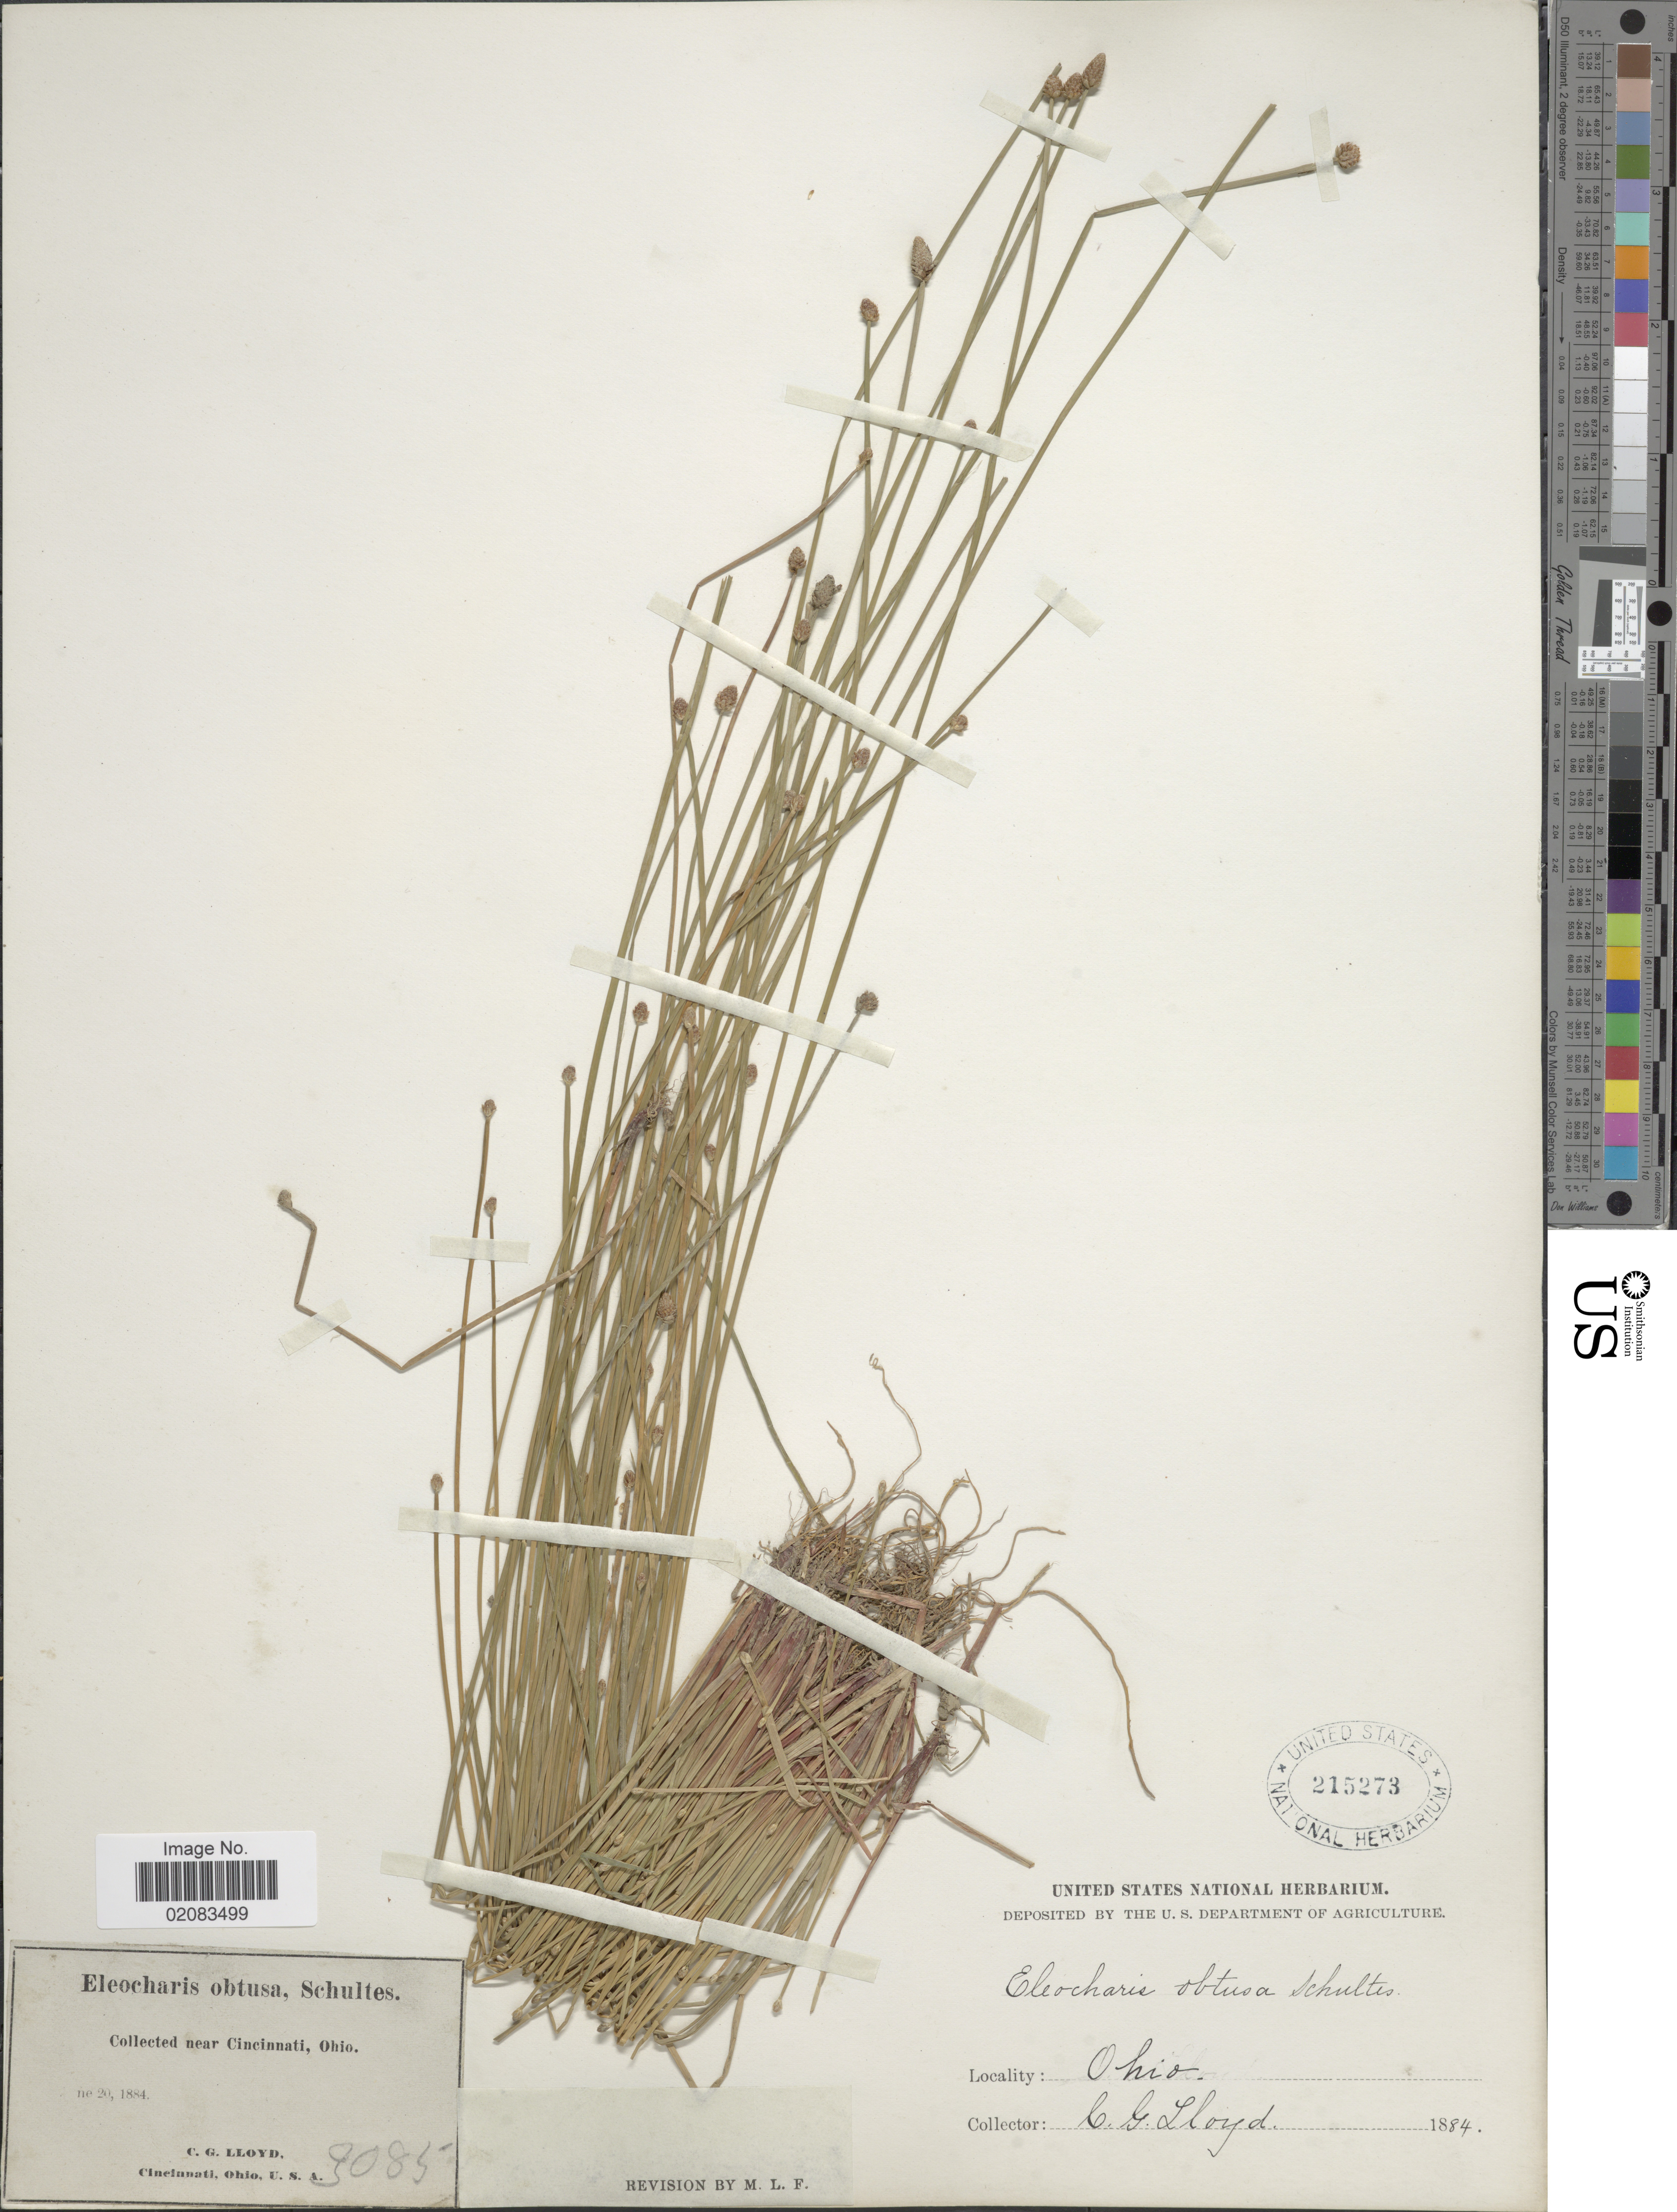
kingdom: Plantae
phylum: Tracheophyta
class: Liliopsida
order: Poales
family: Cyperaceae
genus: Eleocharis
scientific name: Eleocharis obtusa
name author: (Willd.) Schult.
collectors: C. G. Lloyd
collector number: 3085*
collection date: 1884-01-20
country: United States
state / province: Ohio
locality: Near Cincinnati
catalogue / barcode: US 215273